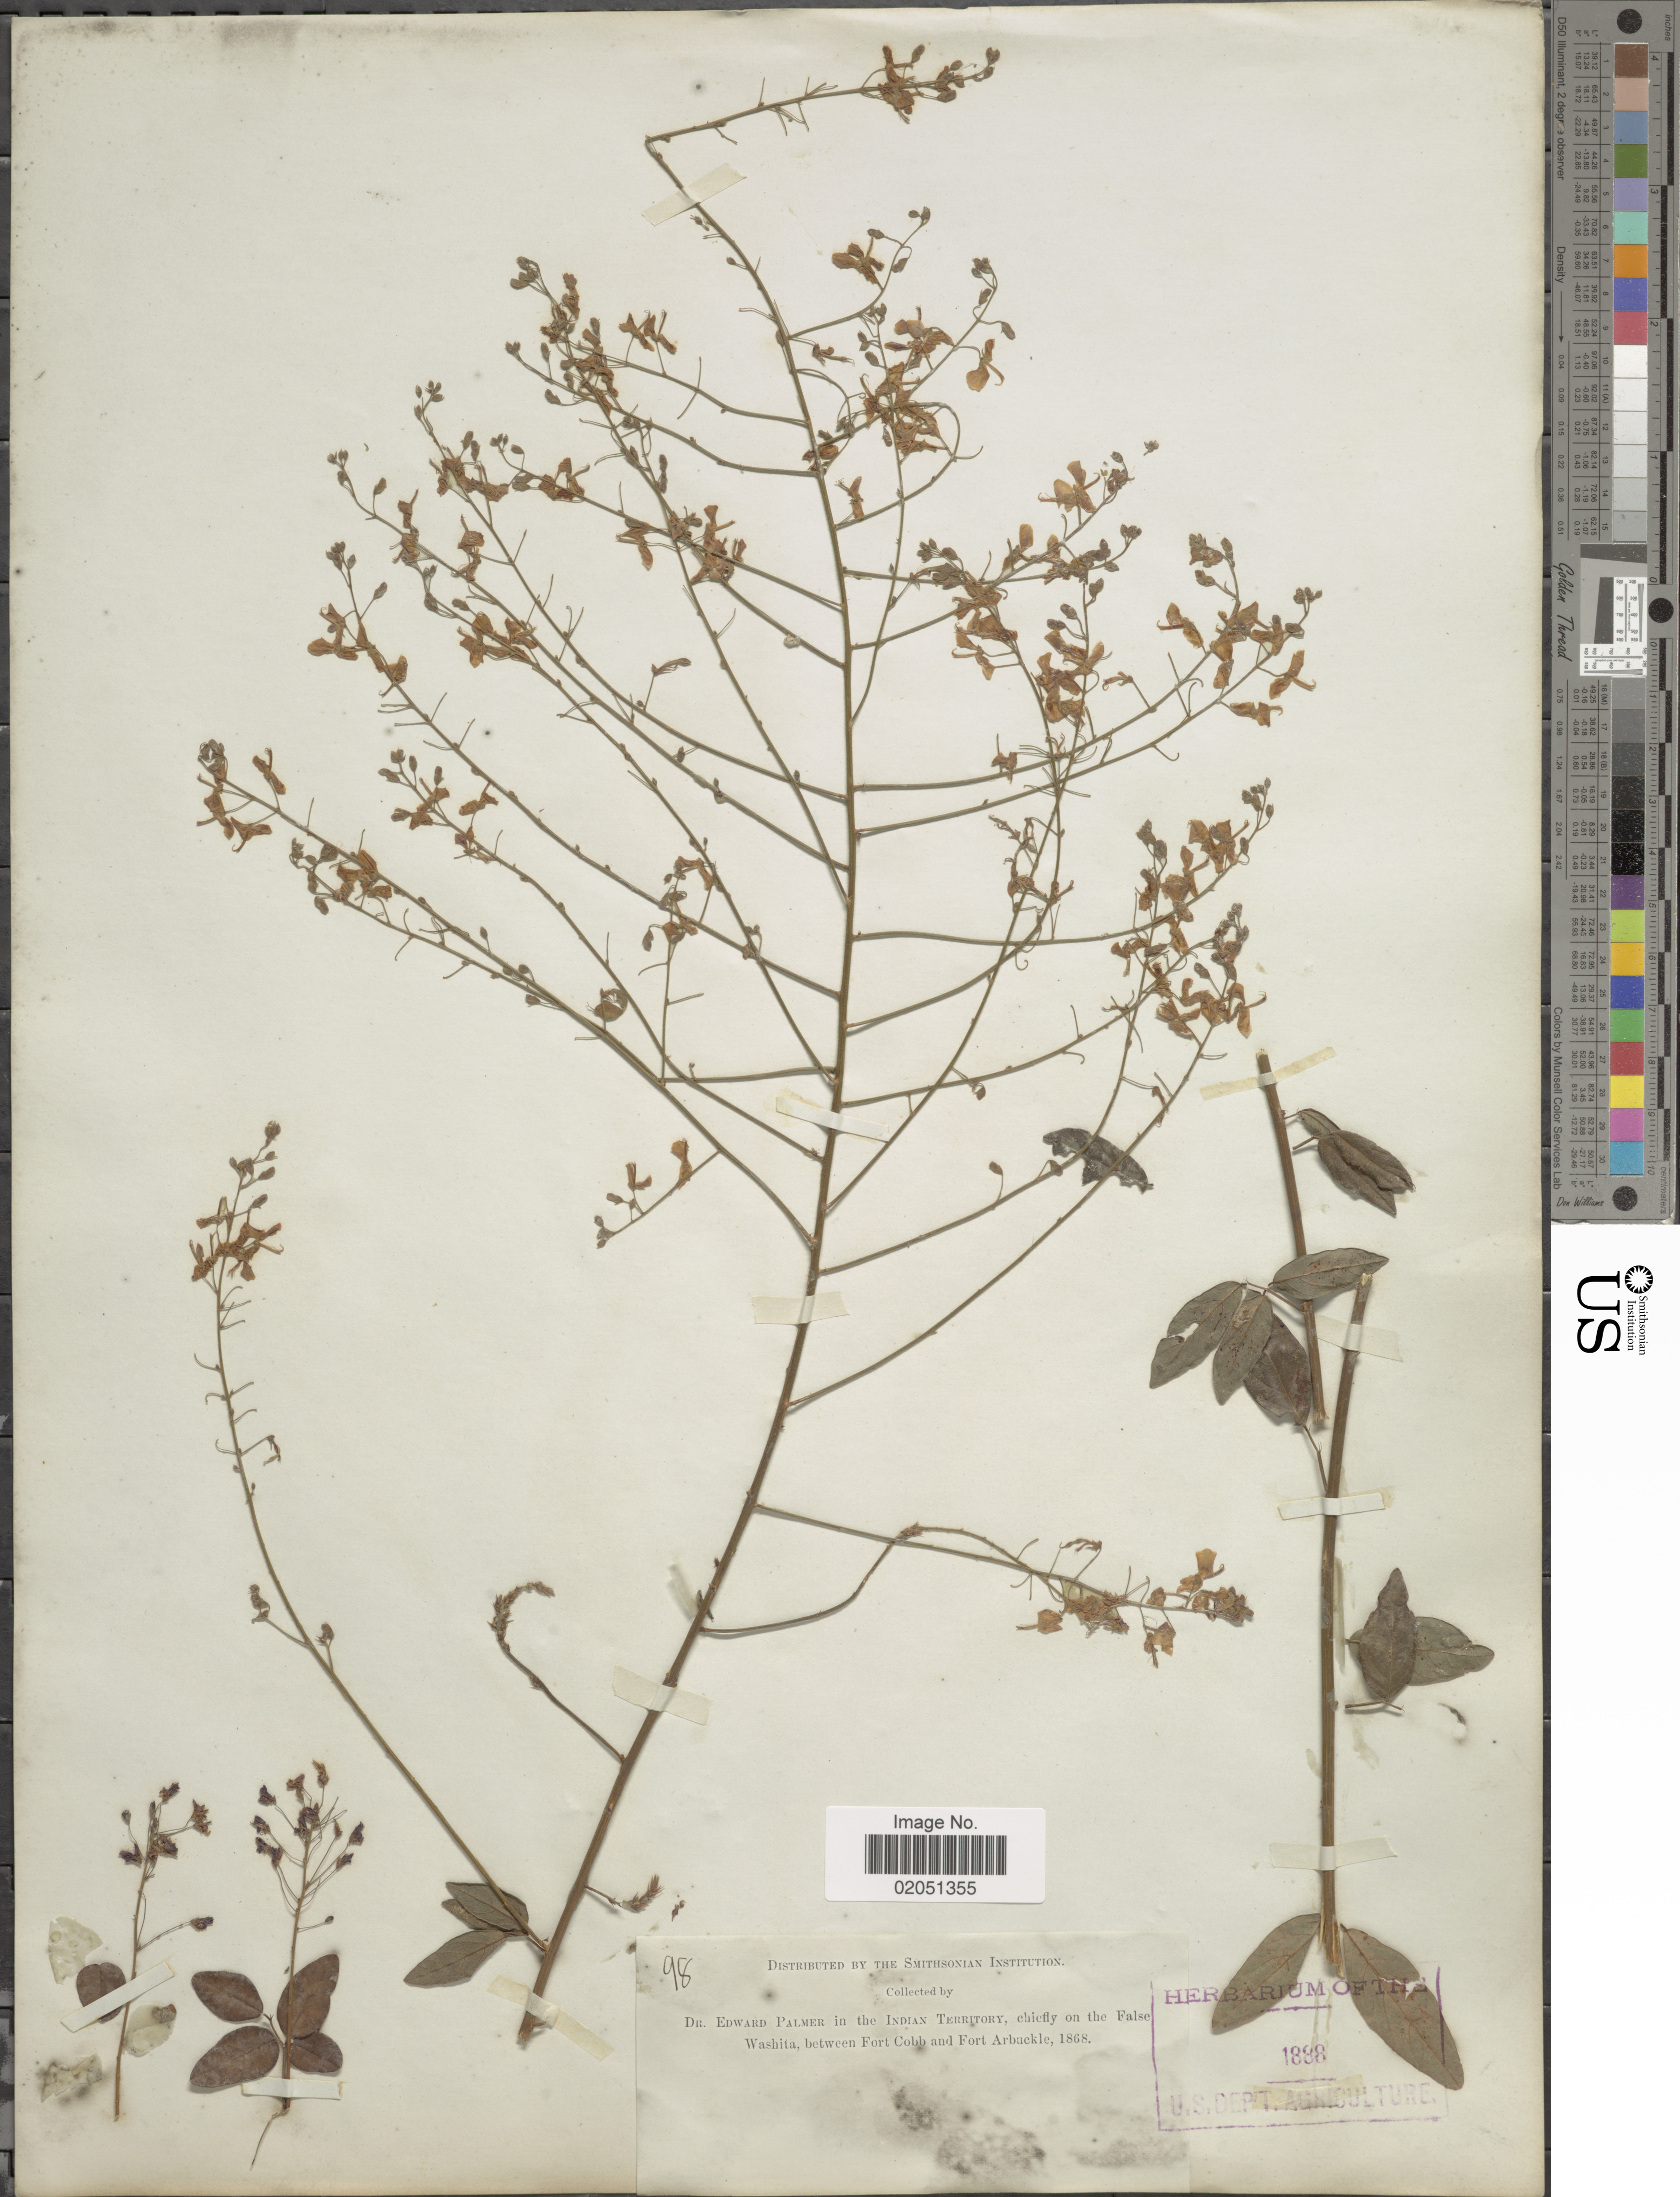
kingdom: Plantae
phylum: Tracheophyta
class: Magnoliopsida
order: Fabales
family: Fabaceae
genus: Desmodium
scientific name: Desmodium paniculatum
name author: (L.) DC.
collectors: E. Palmer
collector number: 98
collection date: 1868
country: United States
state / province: Oklahoma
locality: In the Indian Territory, chiefly on the False Washita, between Fort Cobb and Fort Arbuckle